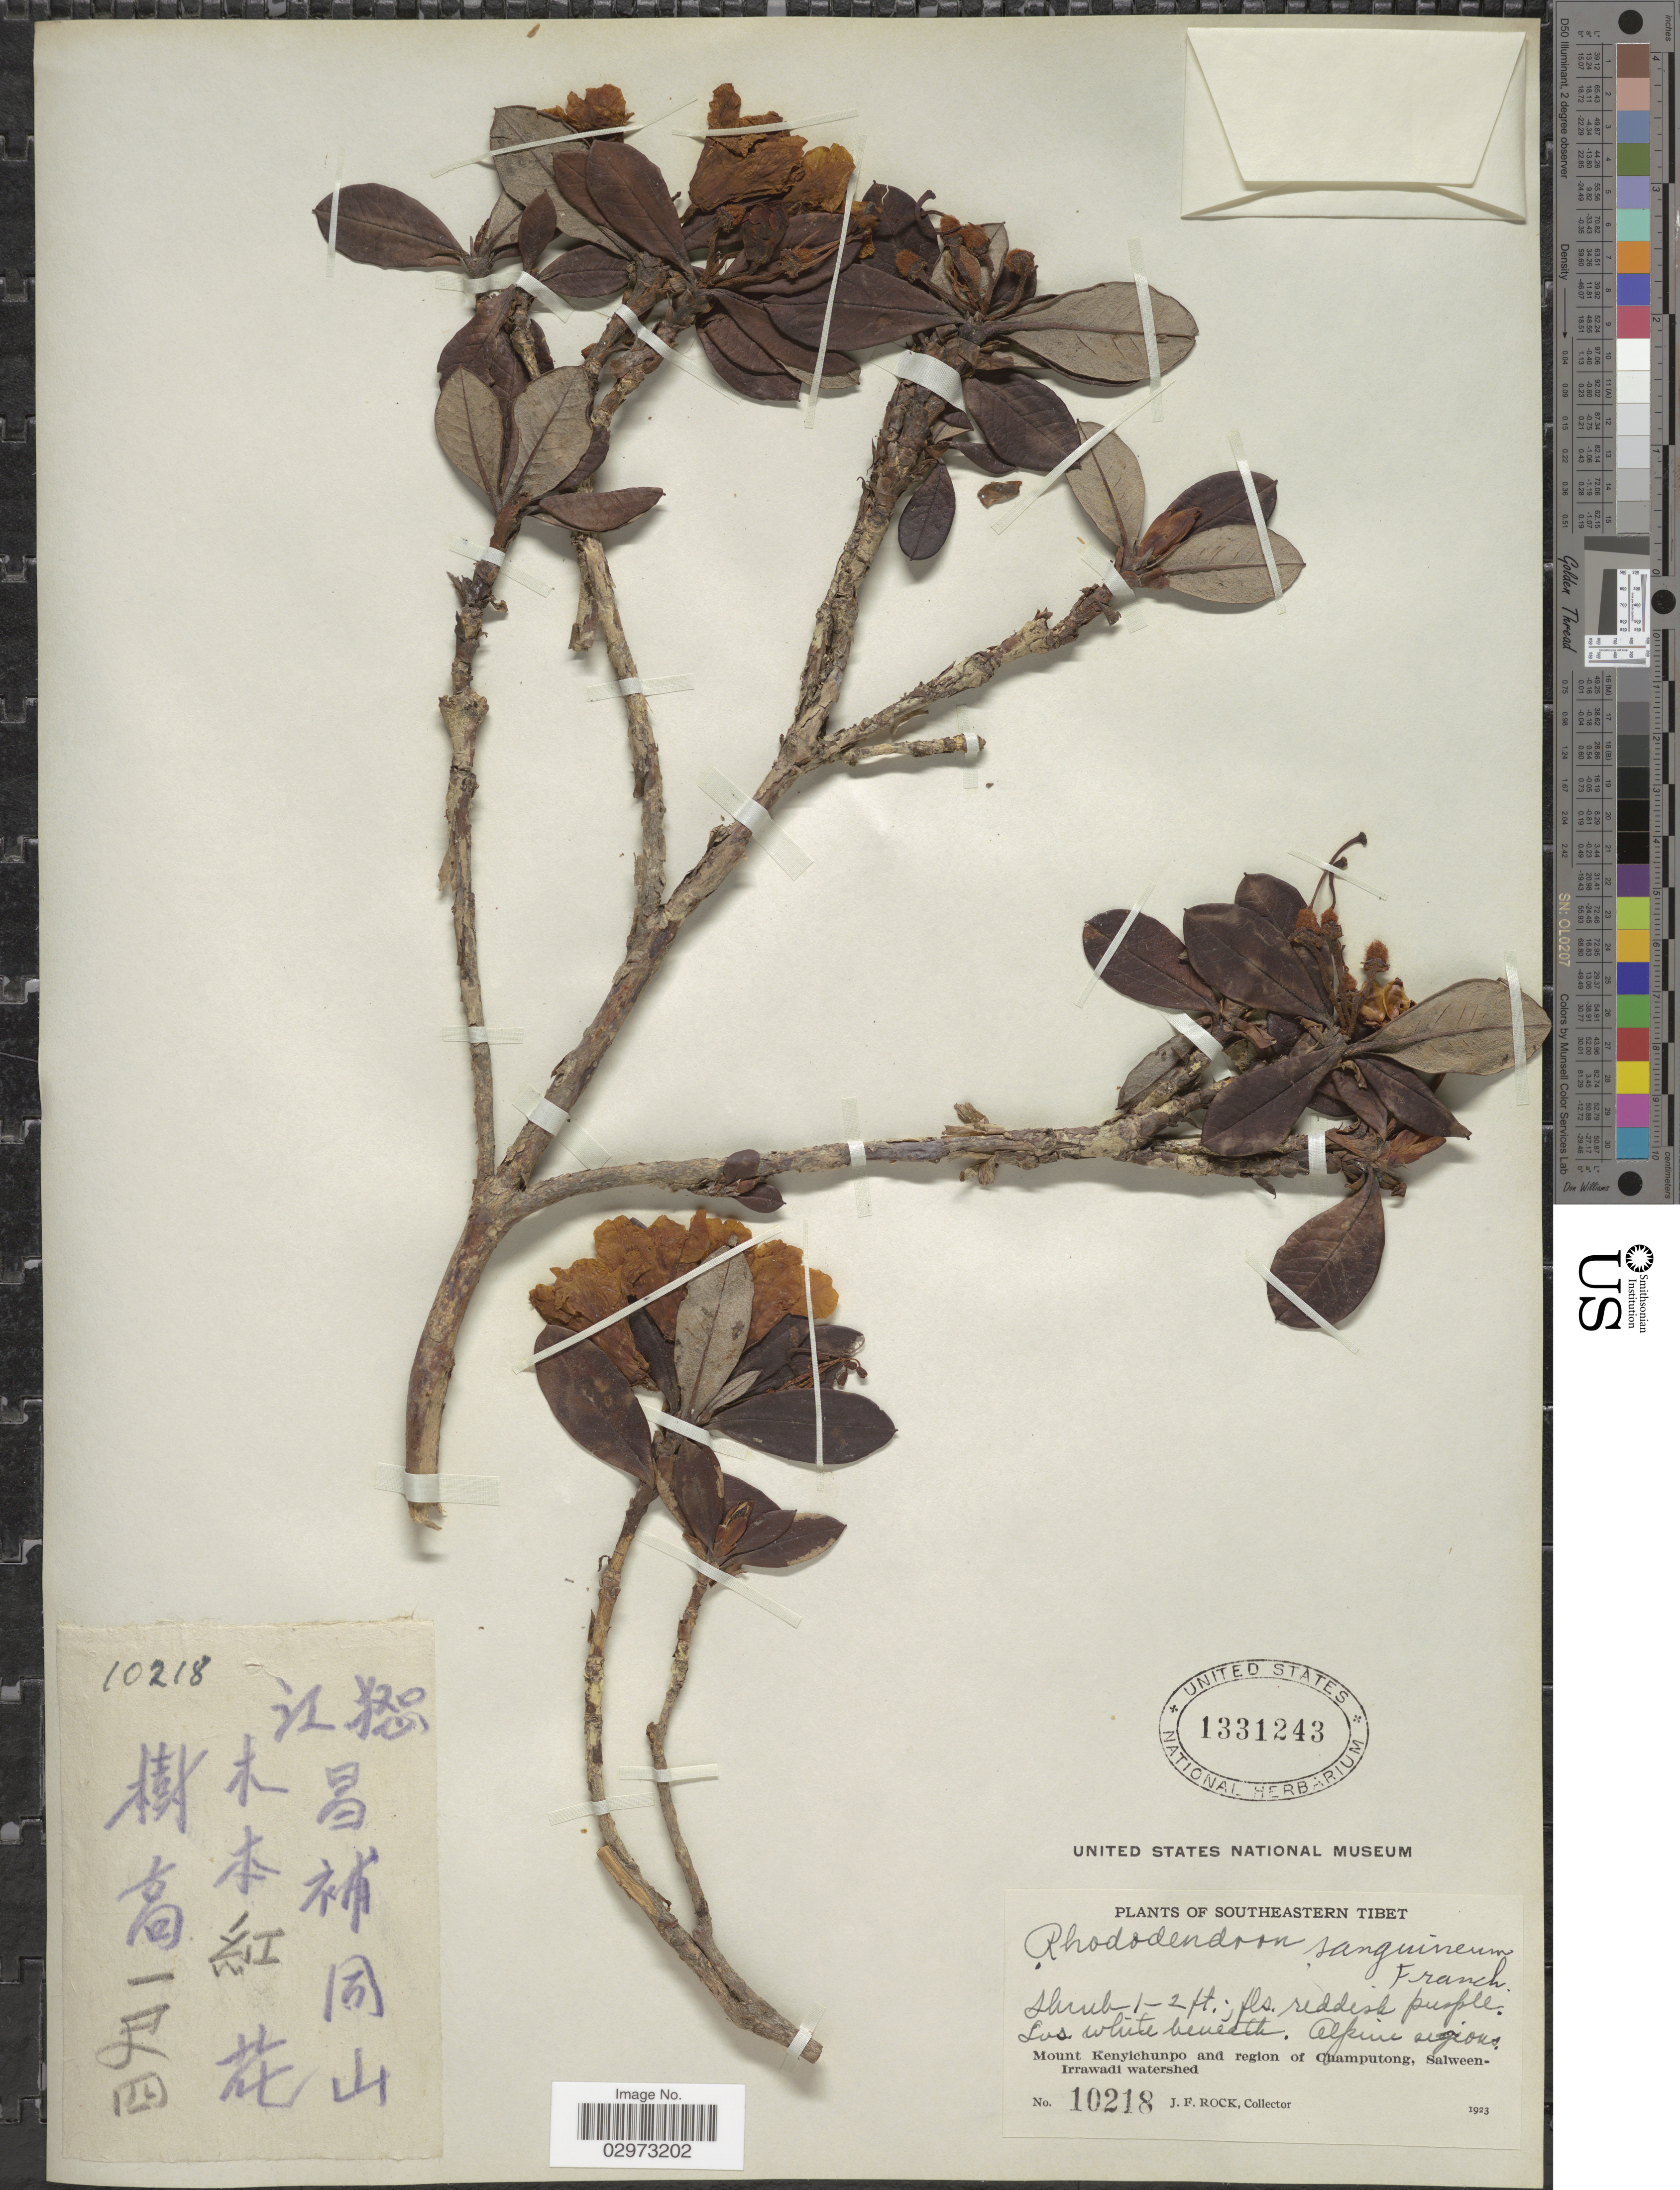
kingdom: Plantae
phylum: Tracheophyta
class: Magnoliopsida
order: Ericales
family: Ericaceae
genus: Rhododendron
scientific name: Rhododendron sanguineum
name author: Franch.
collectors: J. Rock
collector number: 10218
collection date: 1923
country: China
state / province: Xizang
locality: Southeastern Tibet. Alpine regions. Mount Kenyichunpo and region of Champutong, Salween-Irrawadi watershed.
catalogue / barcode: US 1331243